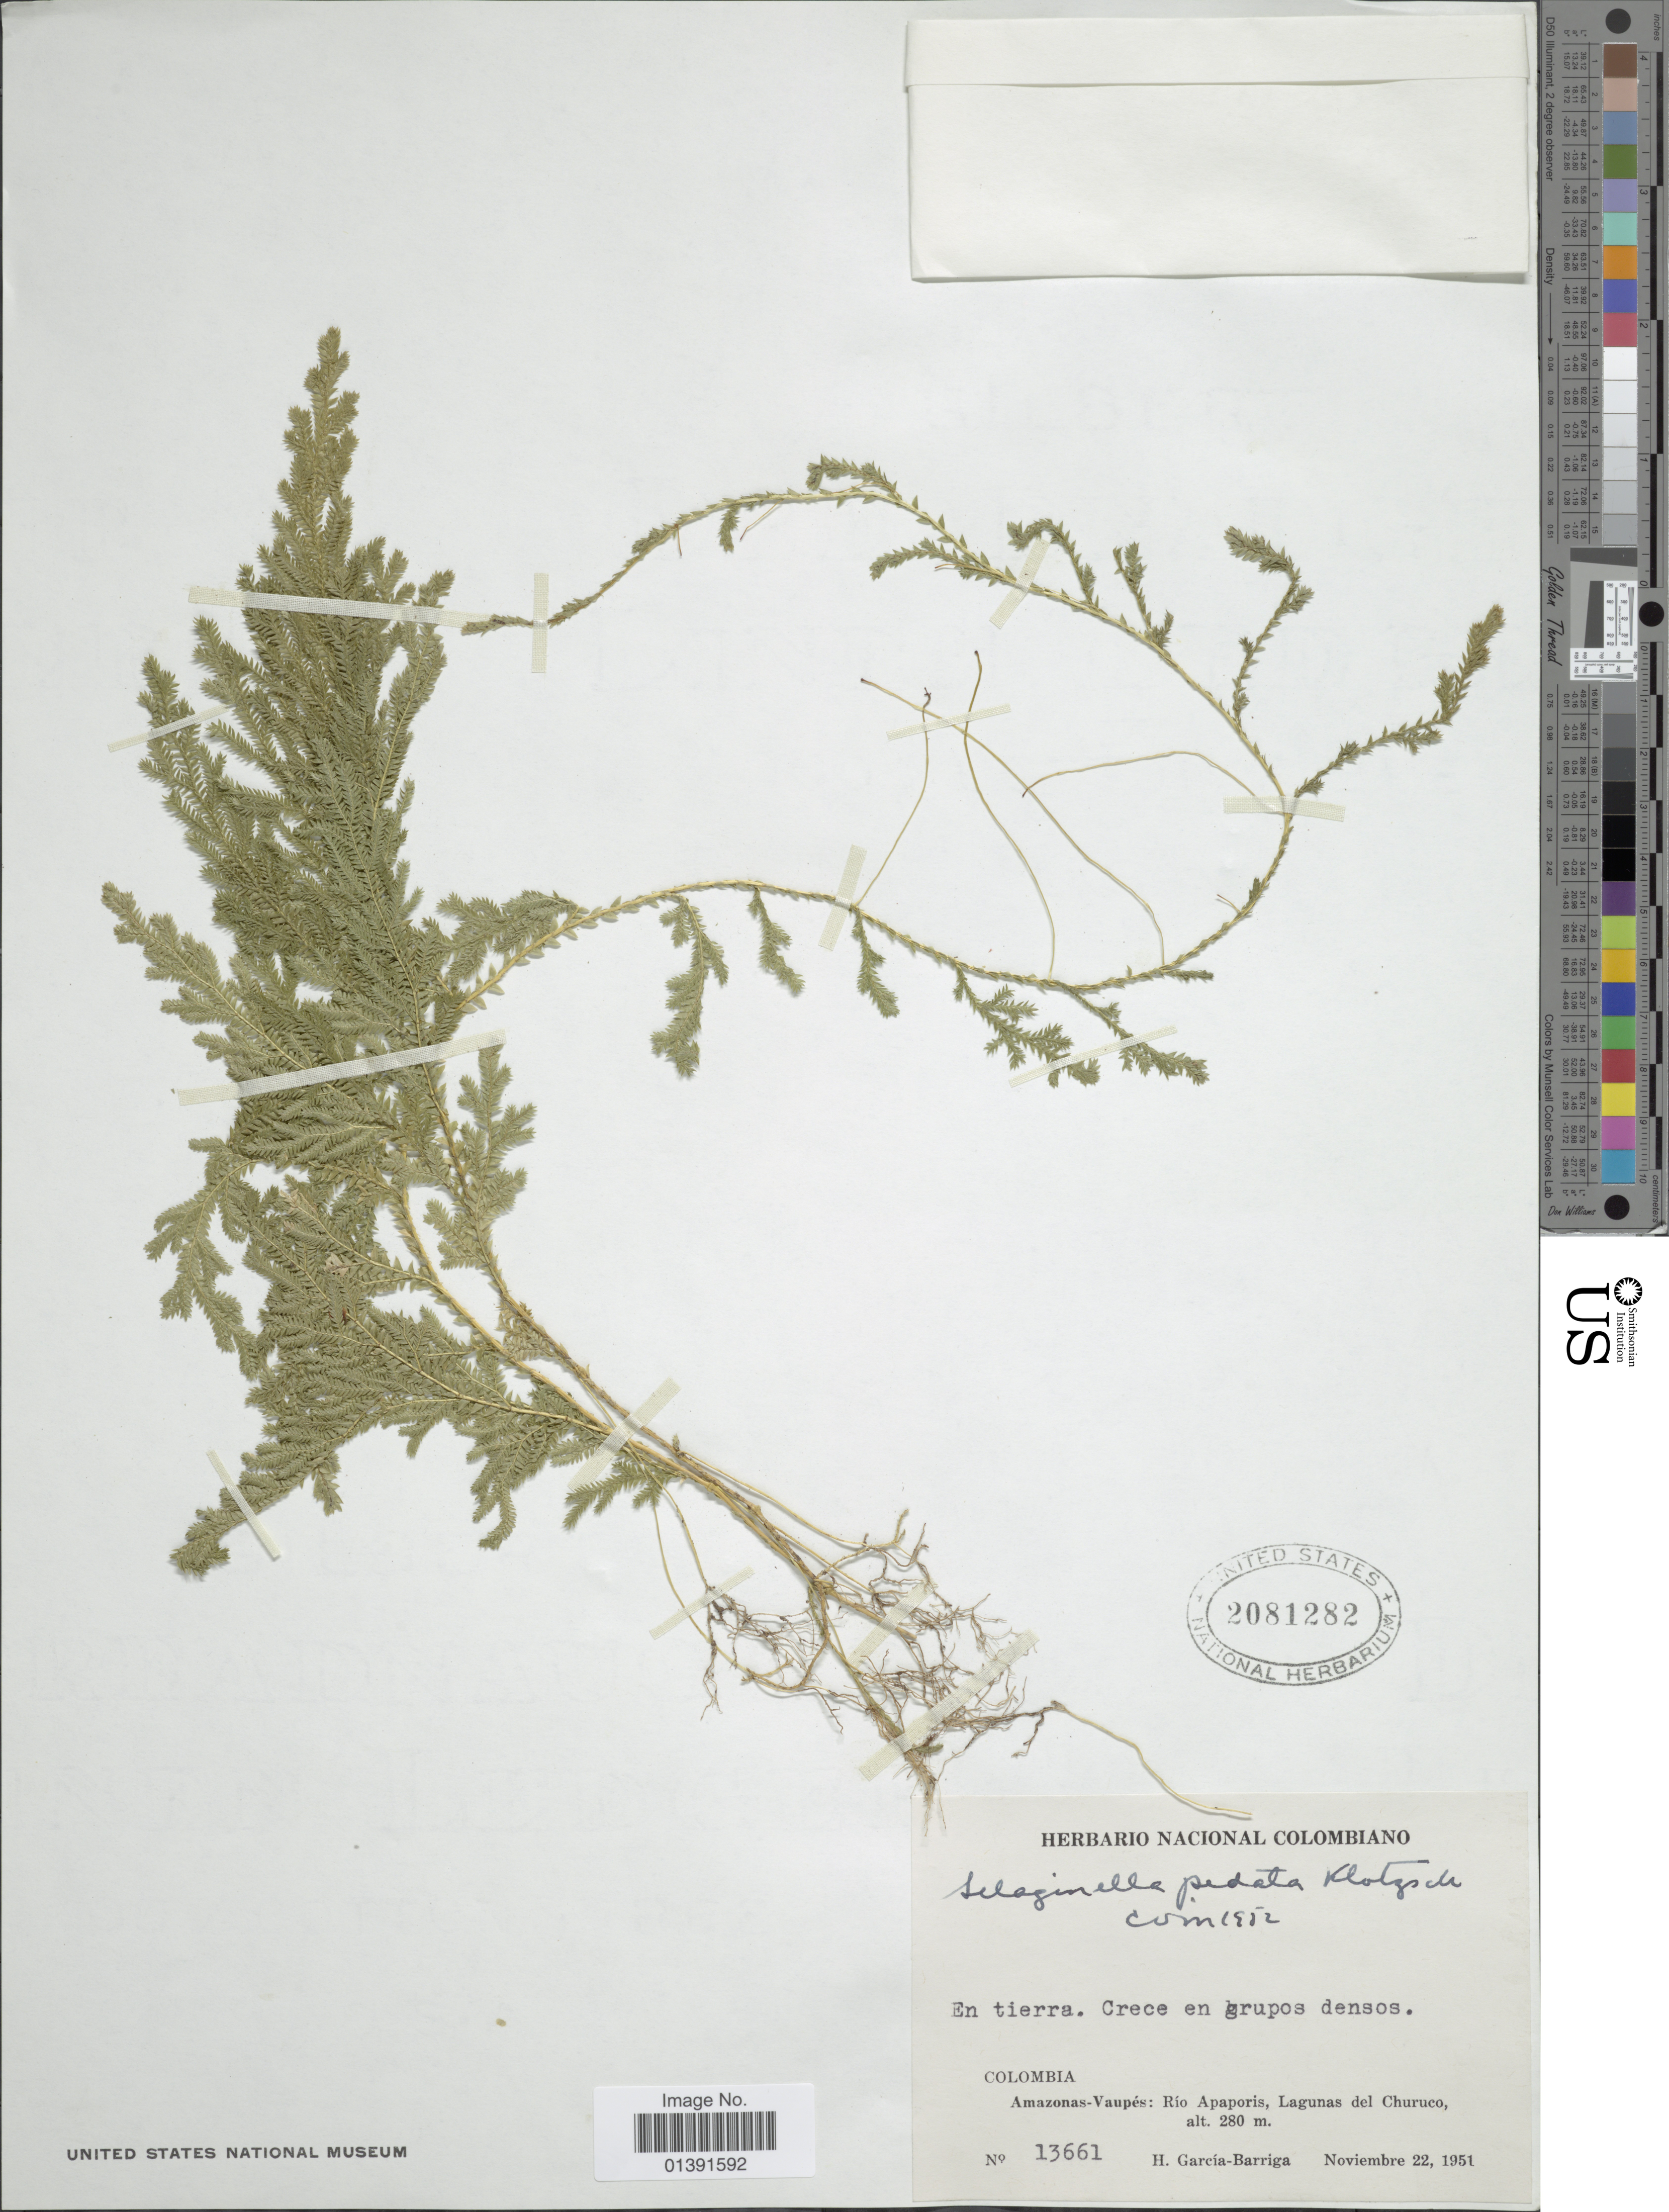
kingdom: Plantae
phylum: Tracheophyta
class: Lycopodiopsida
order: Selaginellales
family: Selaginellaceae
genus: Selaginella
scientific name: Selaginella pedata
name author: Klotzsch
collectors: H. García Barriga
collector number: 13661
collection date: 1951-11-22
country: Colombia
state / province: Vaupés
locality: Amazonas: Rio Apaporis, Lagunas del Churuco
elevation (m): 280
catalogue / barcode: US 2081282